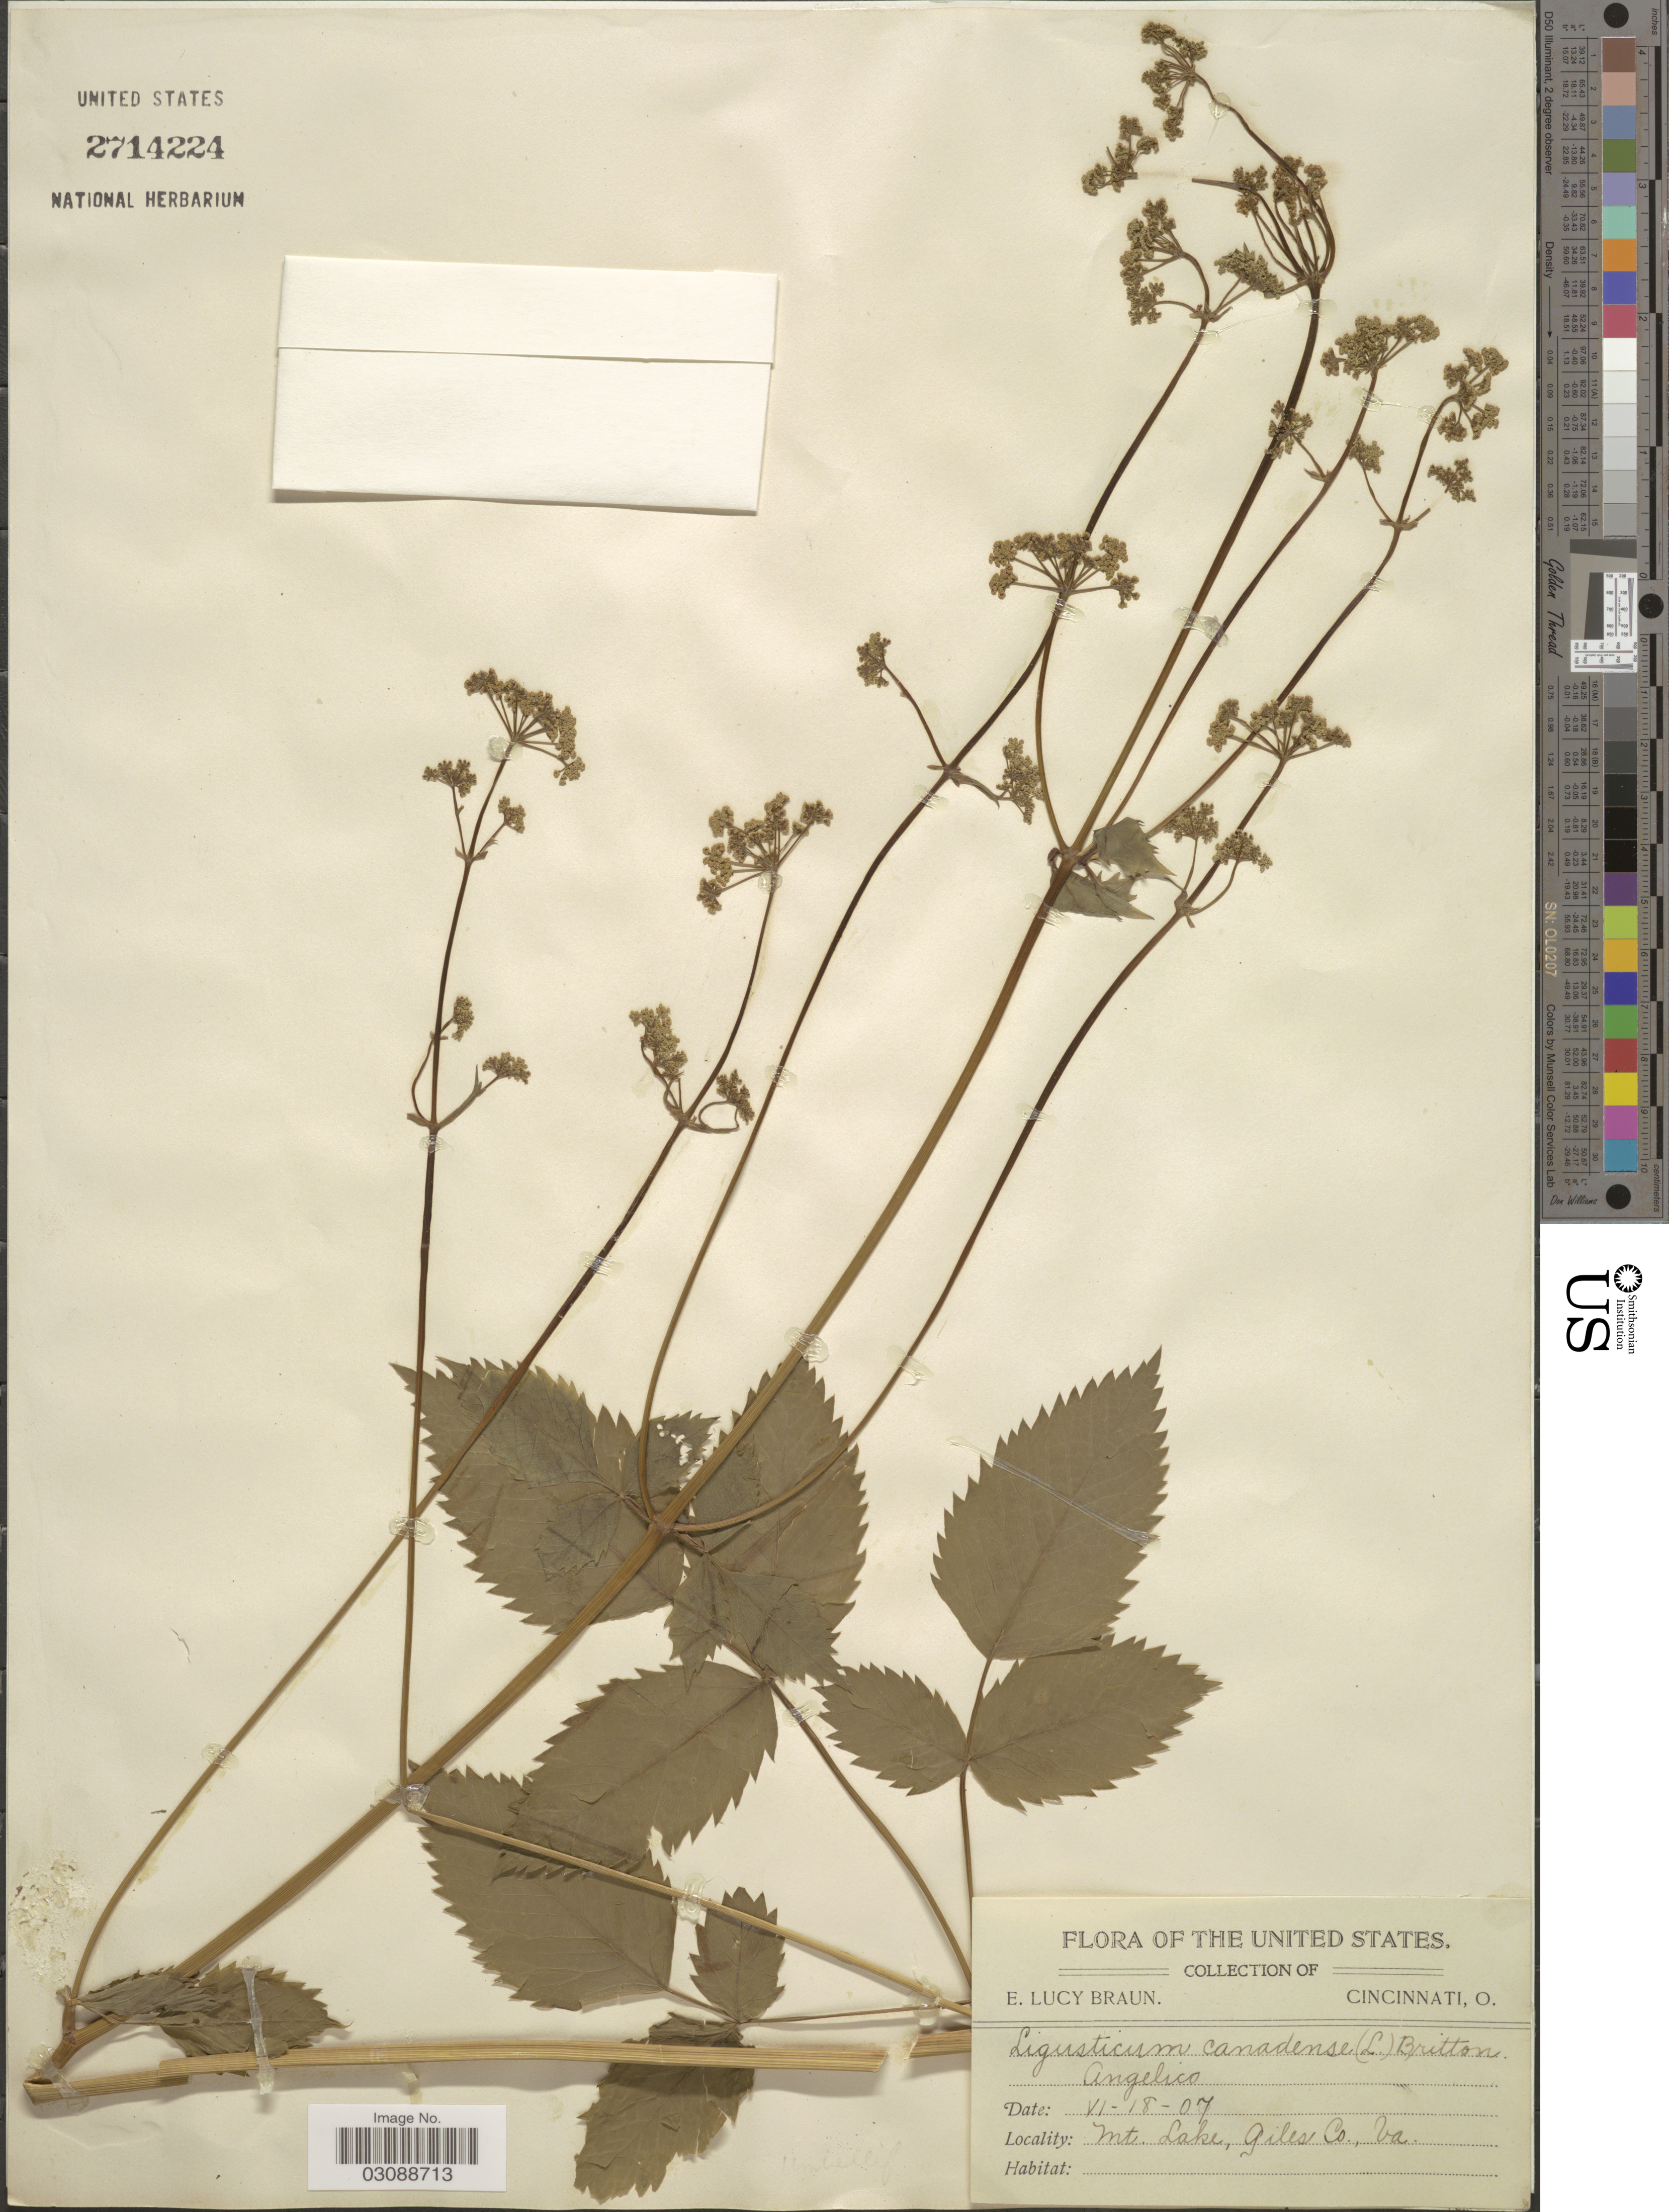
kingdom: Plantae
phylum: Tracheophyta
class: Magnoliopsida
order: Apiales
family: Apiaceae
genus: Ligusticum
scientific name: Ligusticum canadense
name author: (L.) Britton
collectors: E. L. Braun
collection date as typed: Transcribed d/m/y: 18/6/7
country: United States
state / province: Virginia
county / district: Giles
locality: Mt. Lake, Giles Co.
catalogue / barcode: US 2714224